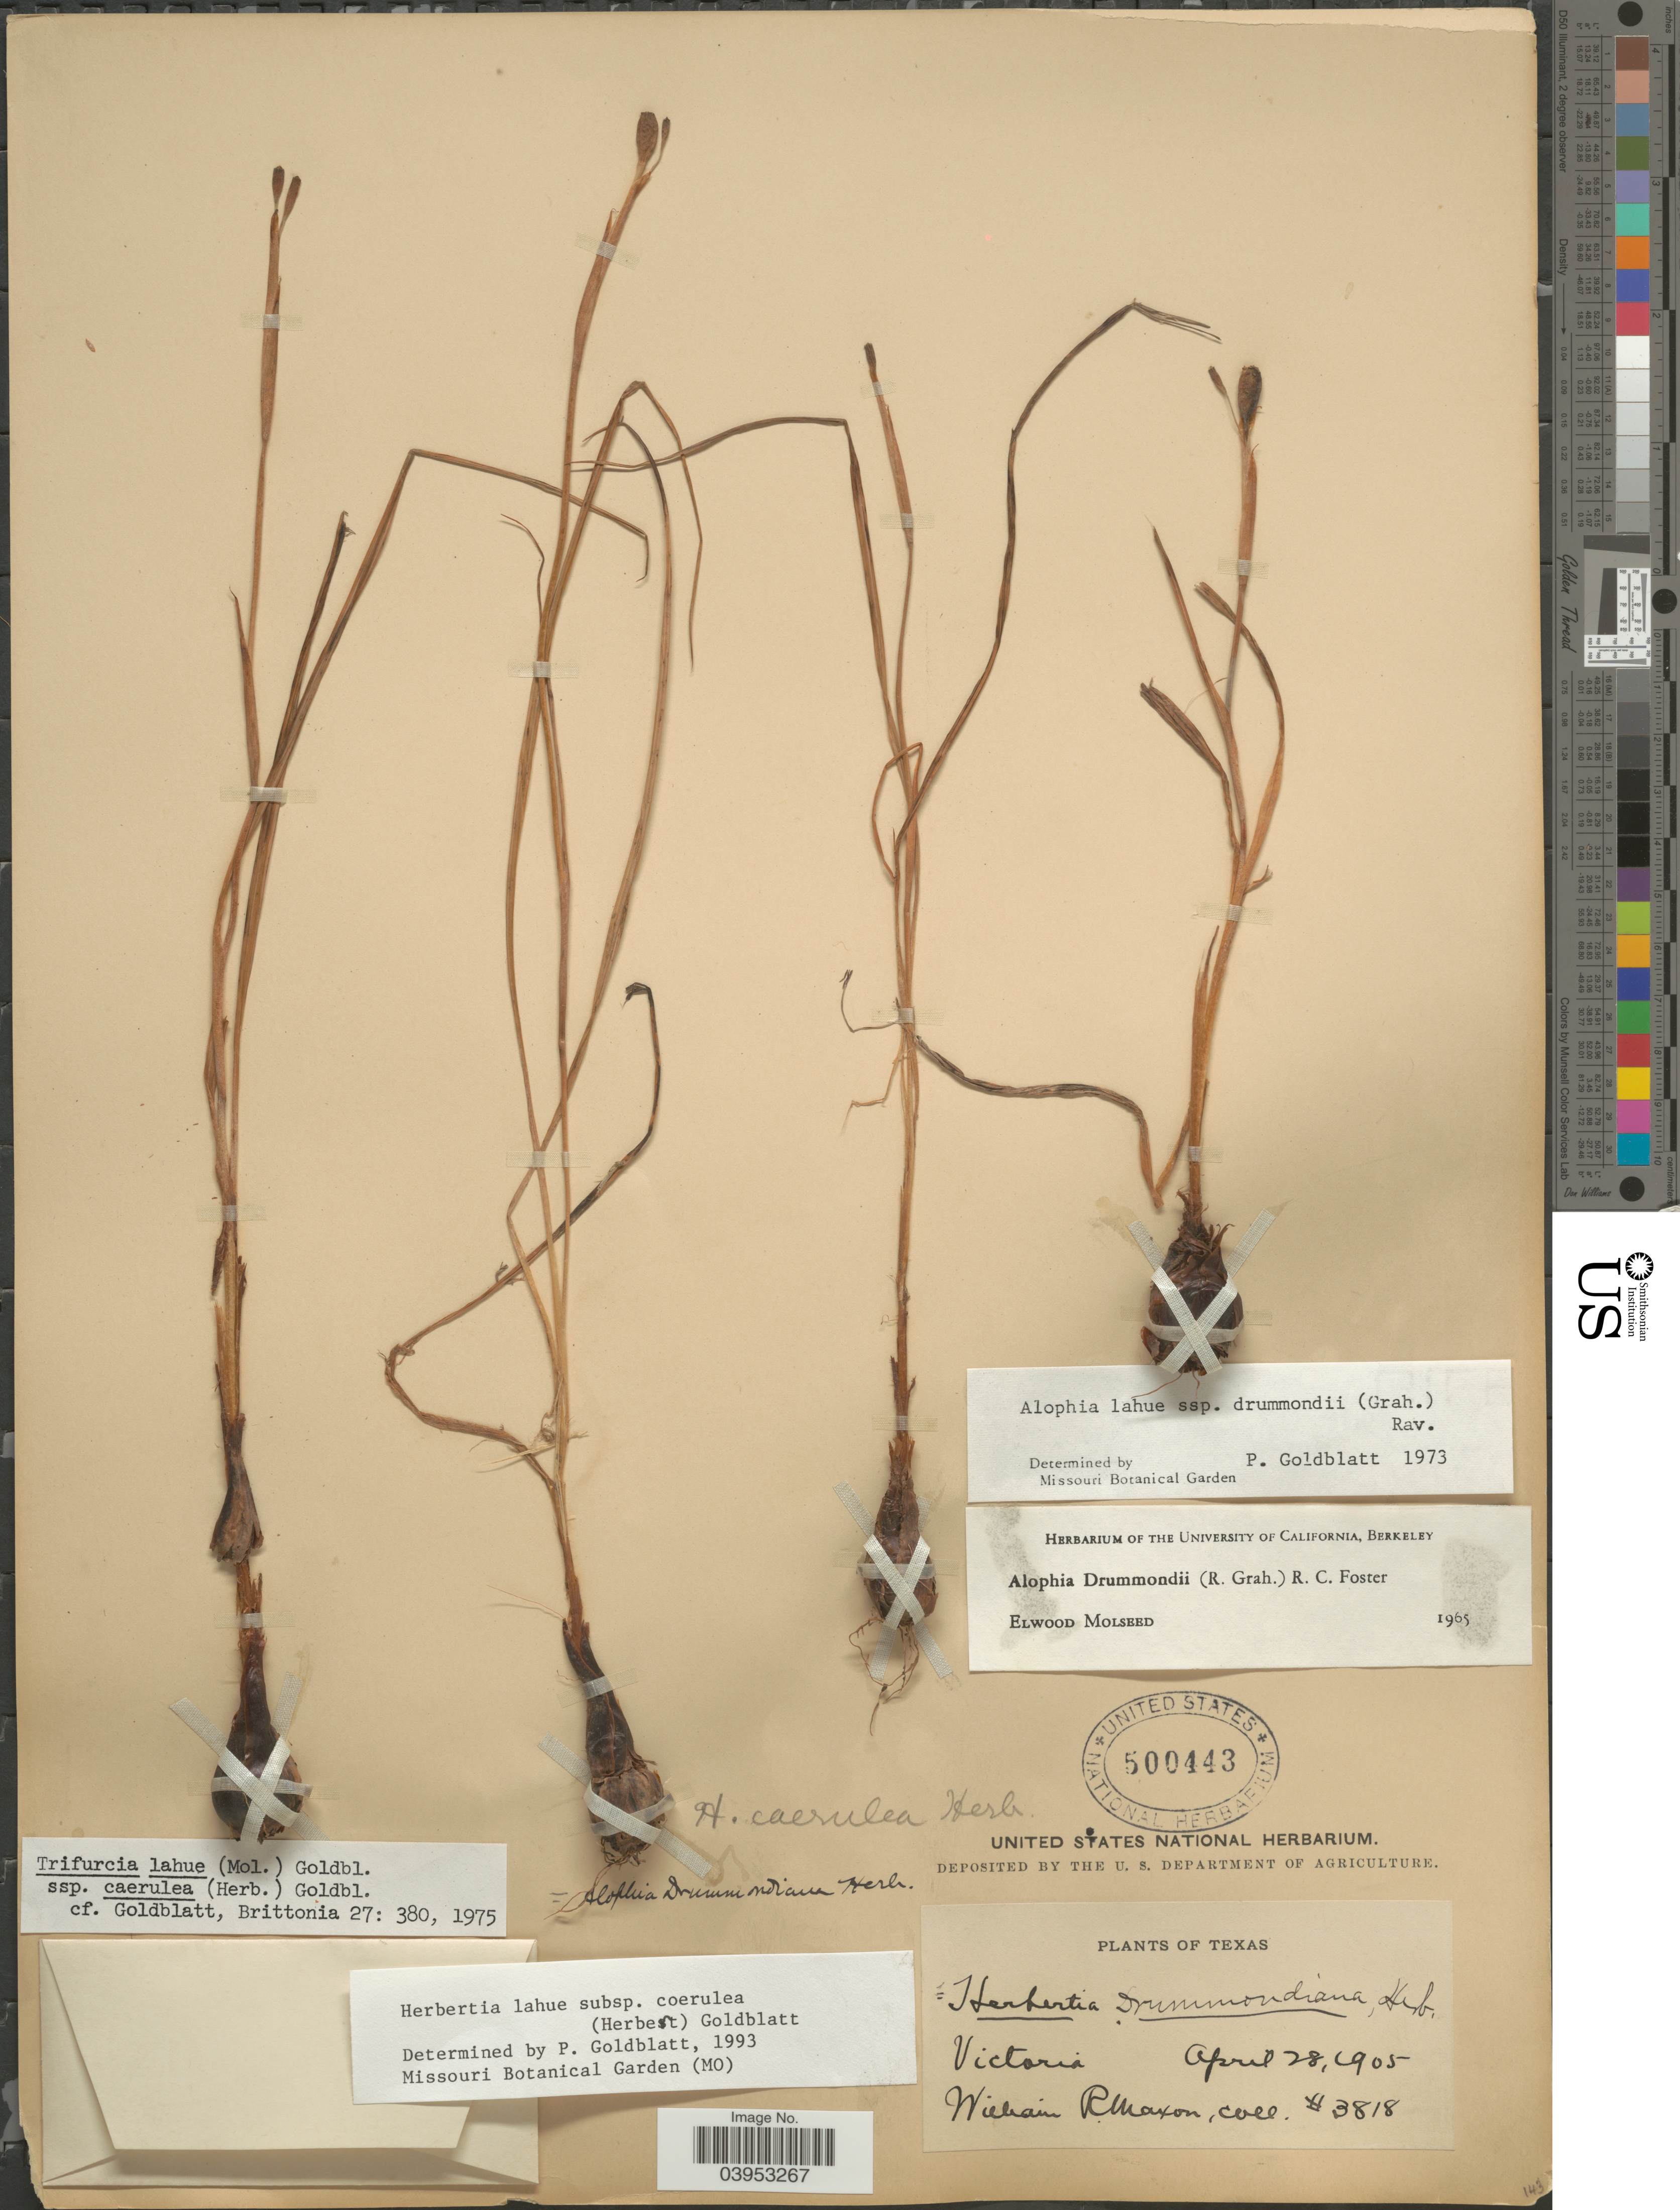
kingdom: Plantae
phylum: Tracheophyta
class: Liliopsida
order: Asparagales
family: Iridaceae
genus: Herbertia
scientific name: Herbertia lahue subsp. caerulea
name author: (Herb.) Goldblatt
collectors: W. R. Maxon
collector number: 3818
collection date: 1905-04-28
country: United States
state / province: Texas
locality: Victoria.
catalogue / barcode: US 500443